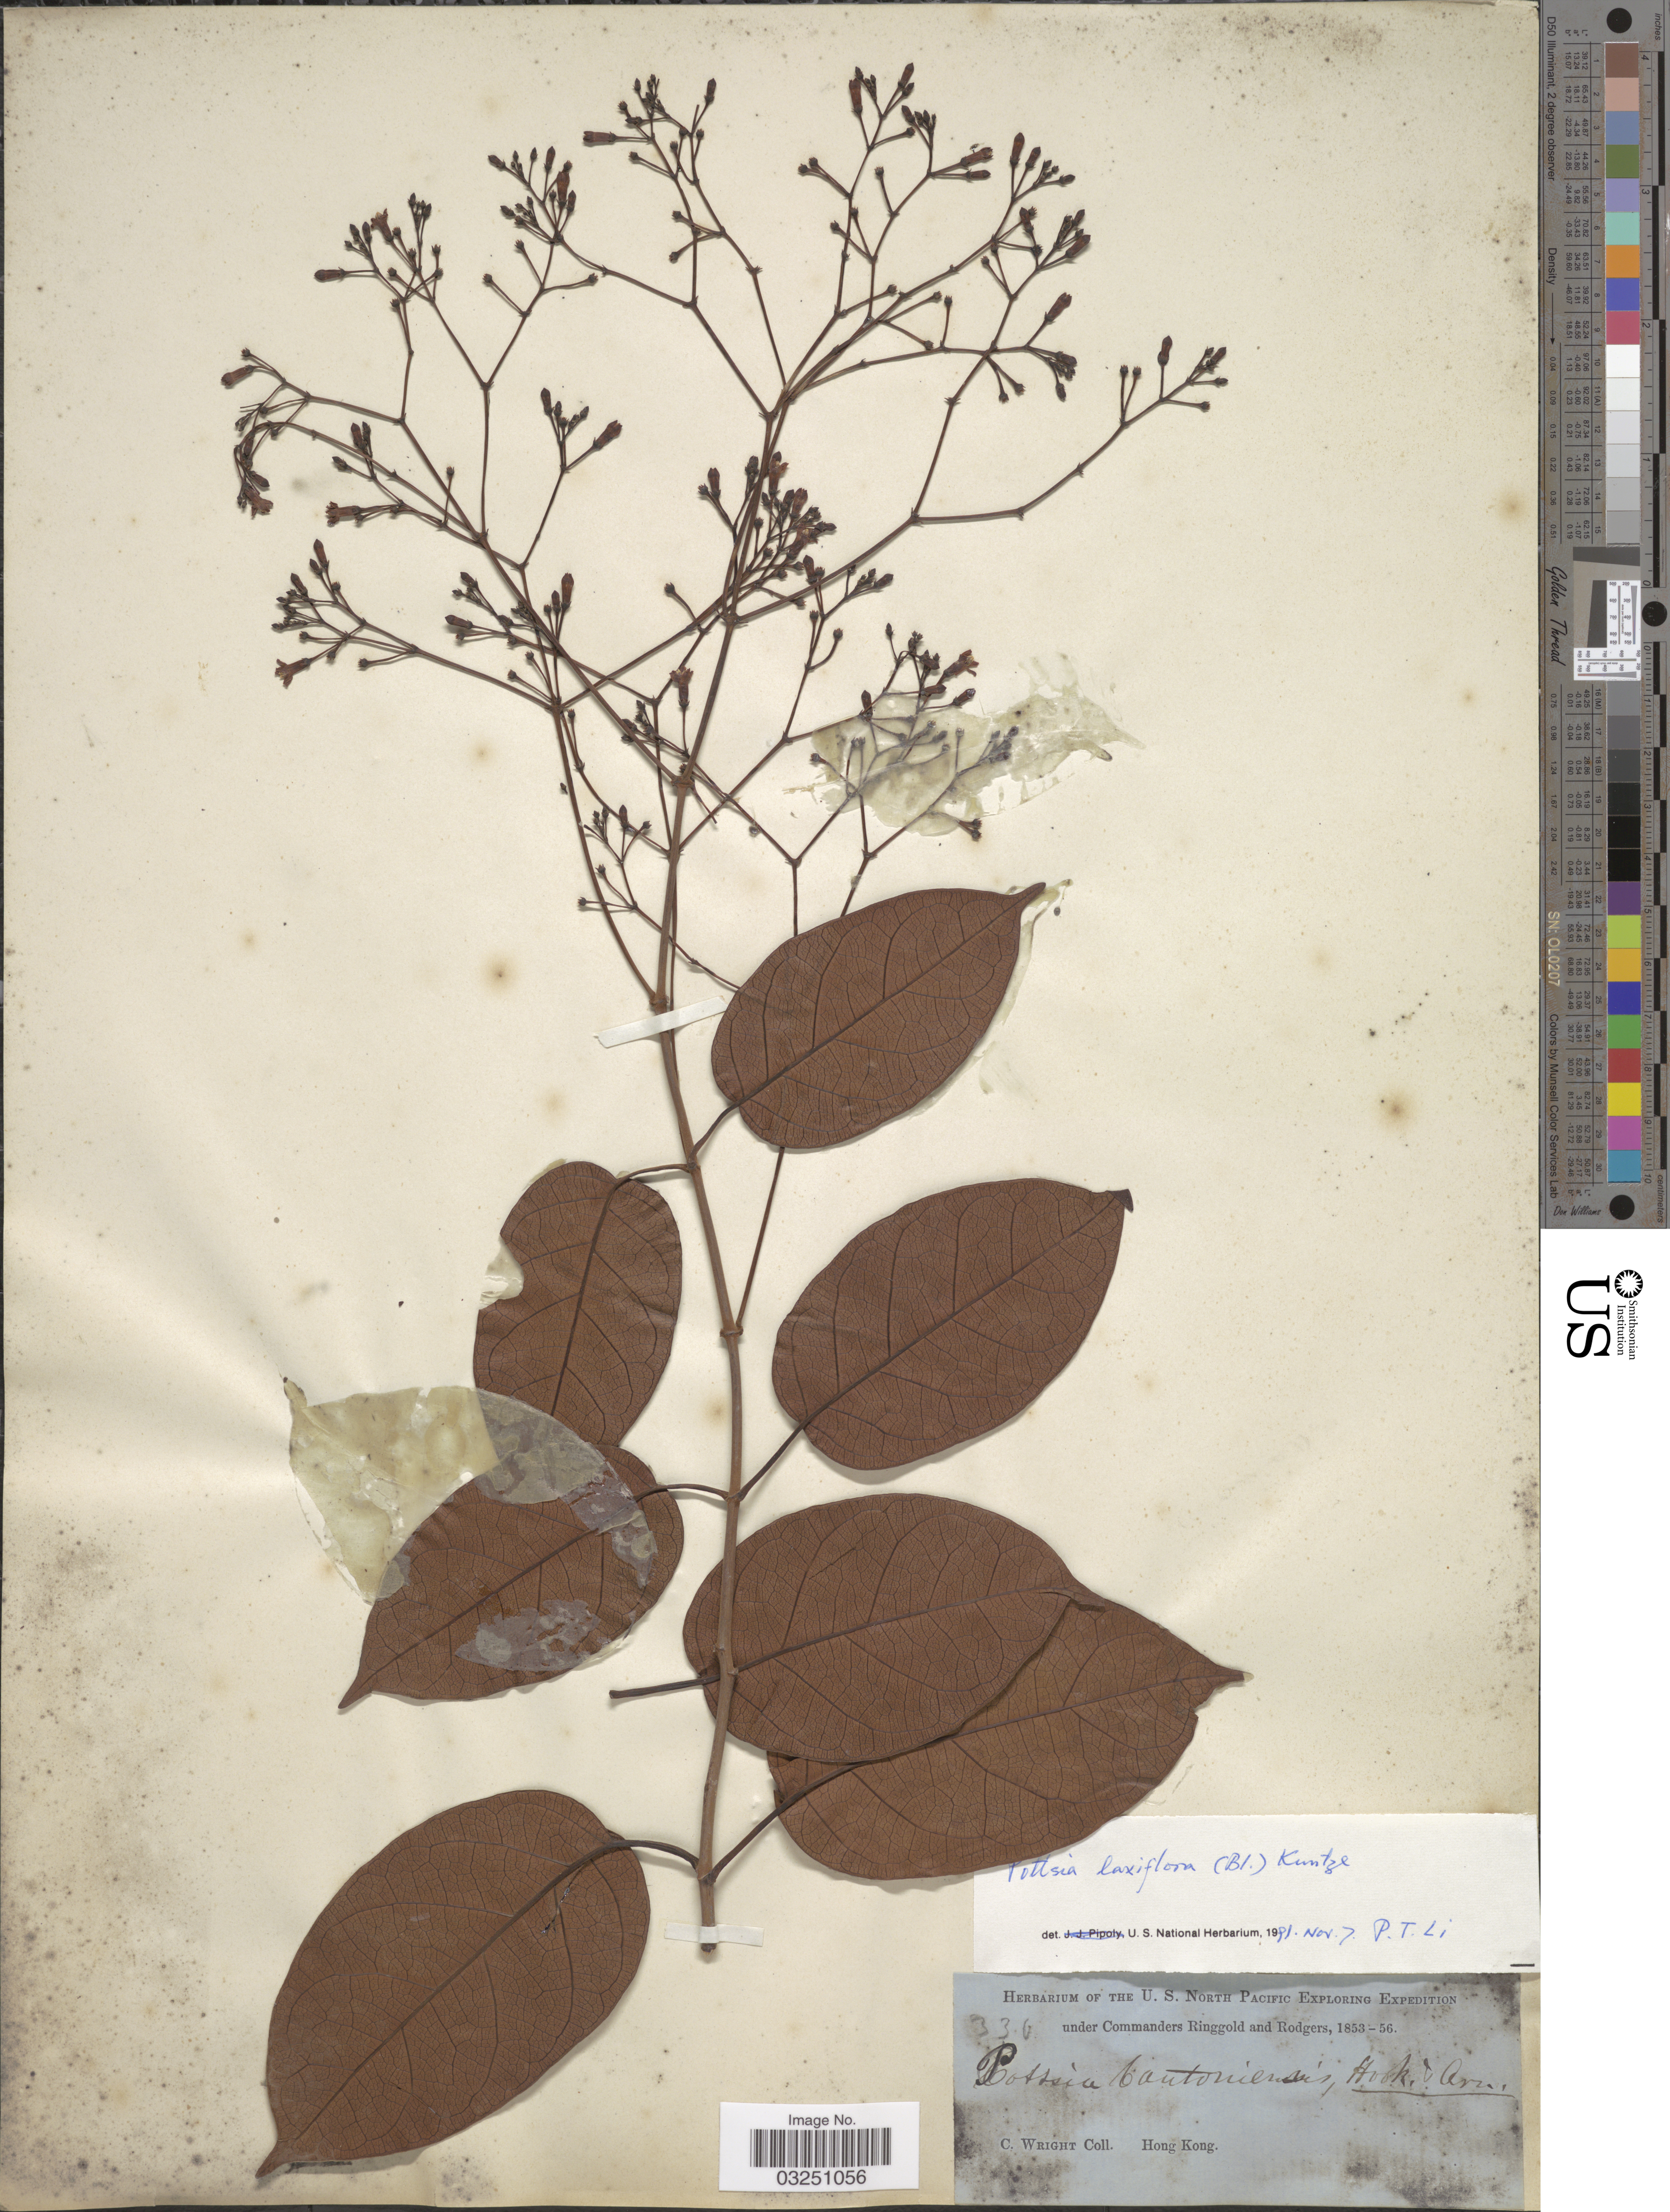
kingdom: Plantae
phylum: Tracheophyta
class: Magnoliopsida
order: Gentianales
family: Apocynaceae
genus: Pottsia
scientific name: Pottsia laxiflora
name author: (Blume) Kuntze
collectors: C. Wright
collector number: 336*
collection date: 1853/1856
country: China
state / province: Hong Kong